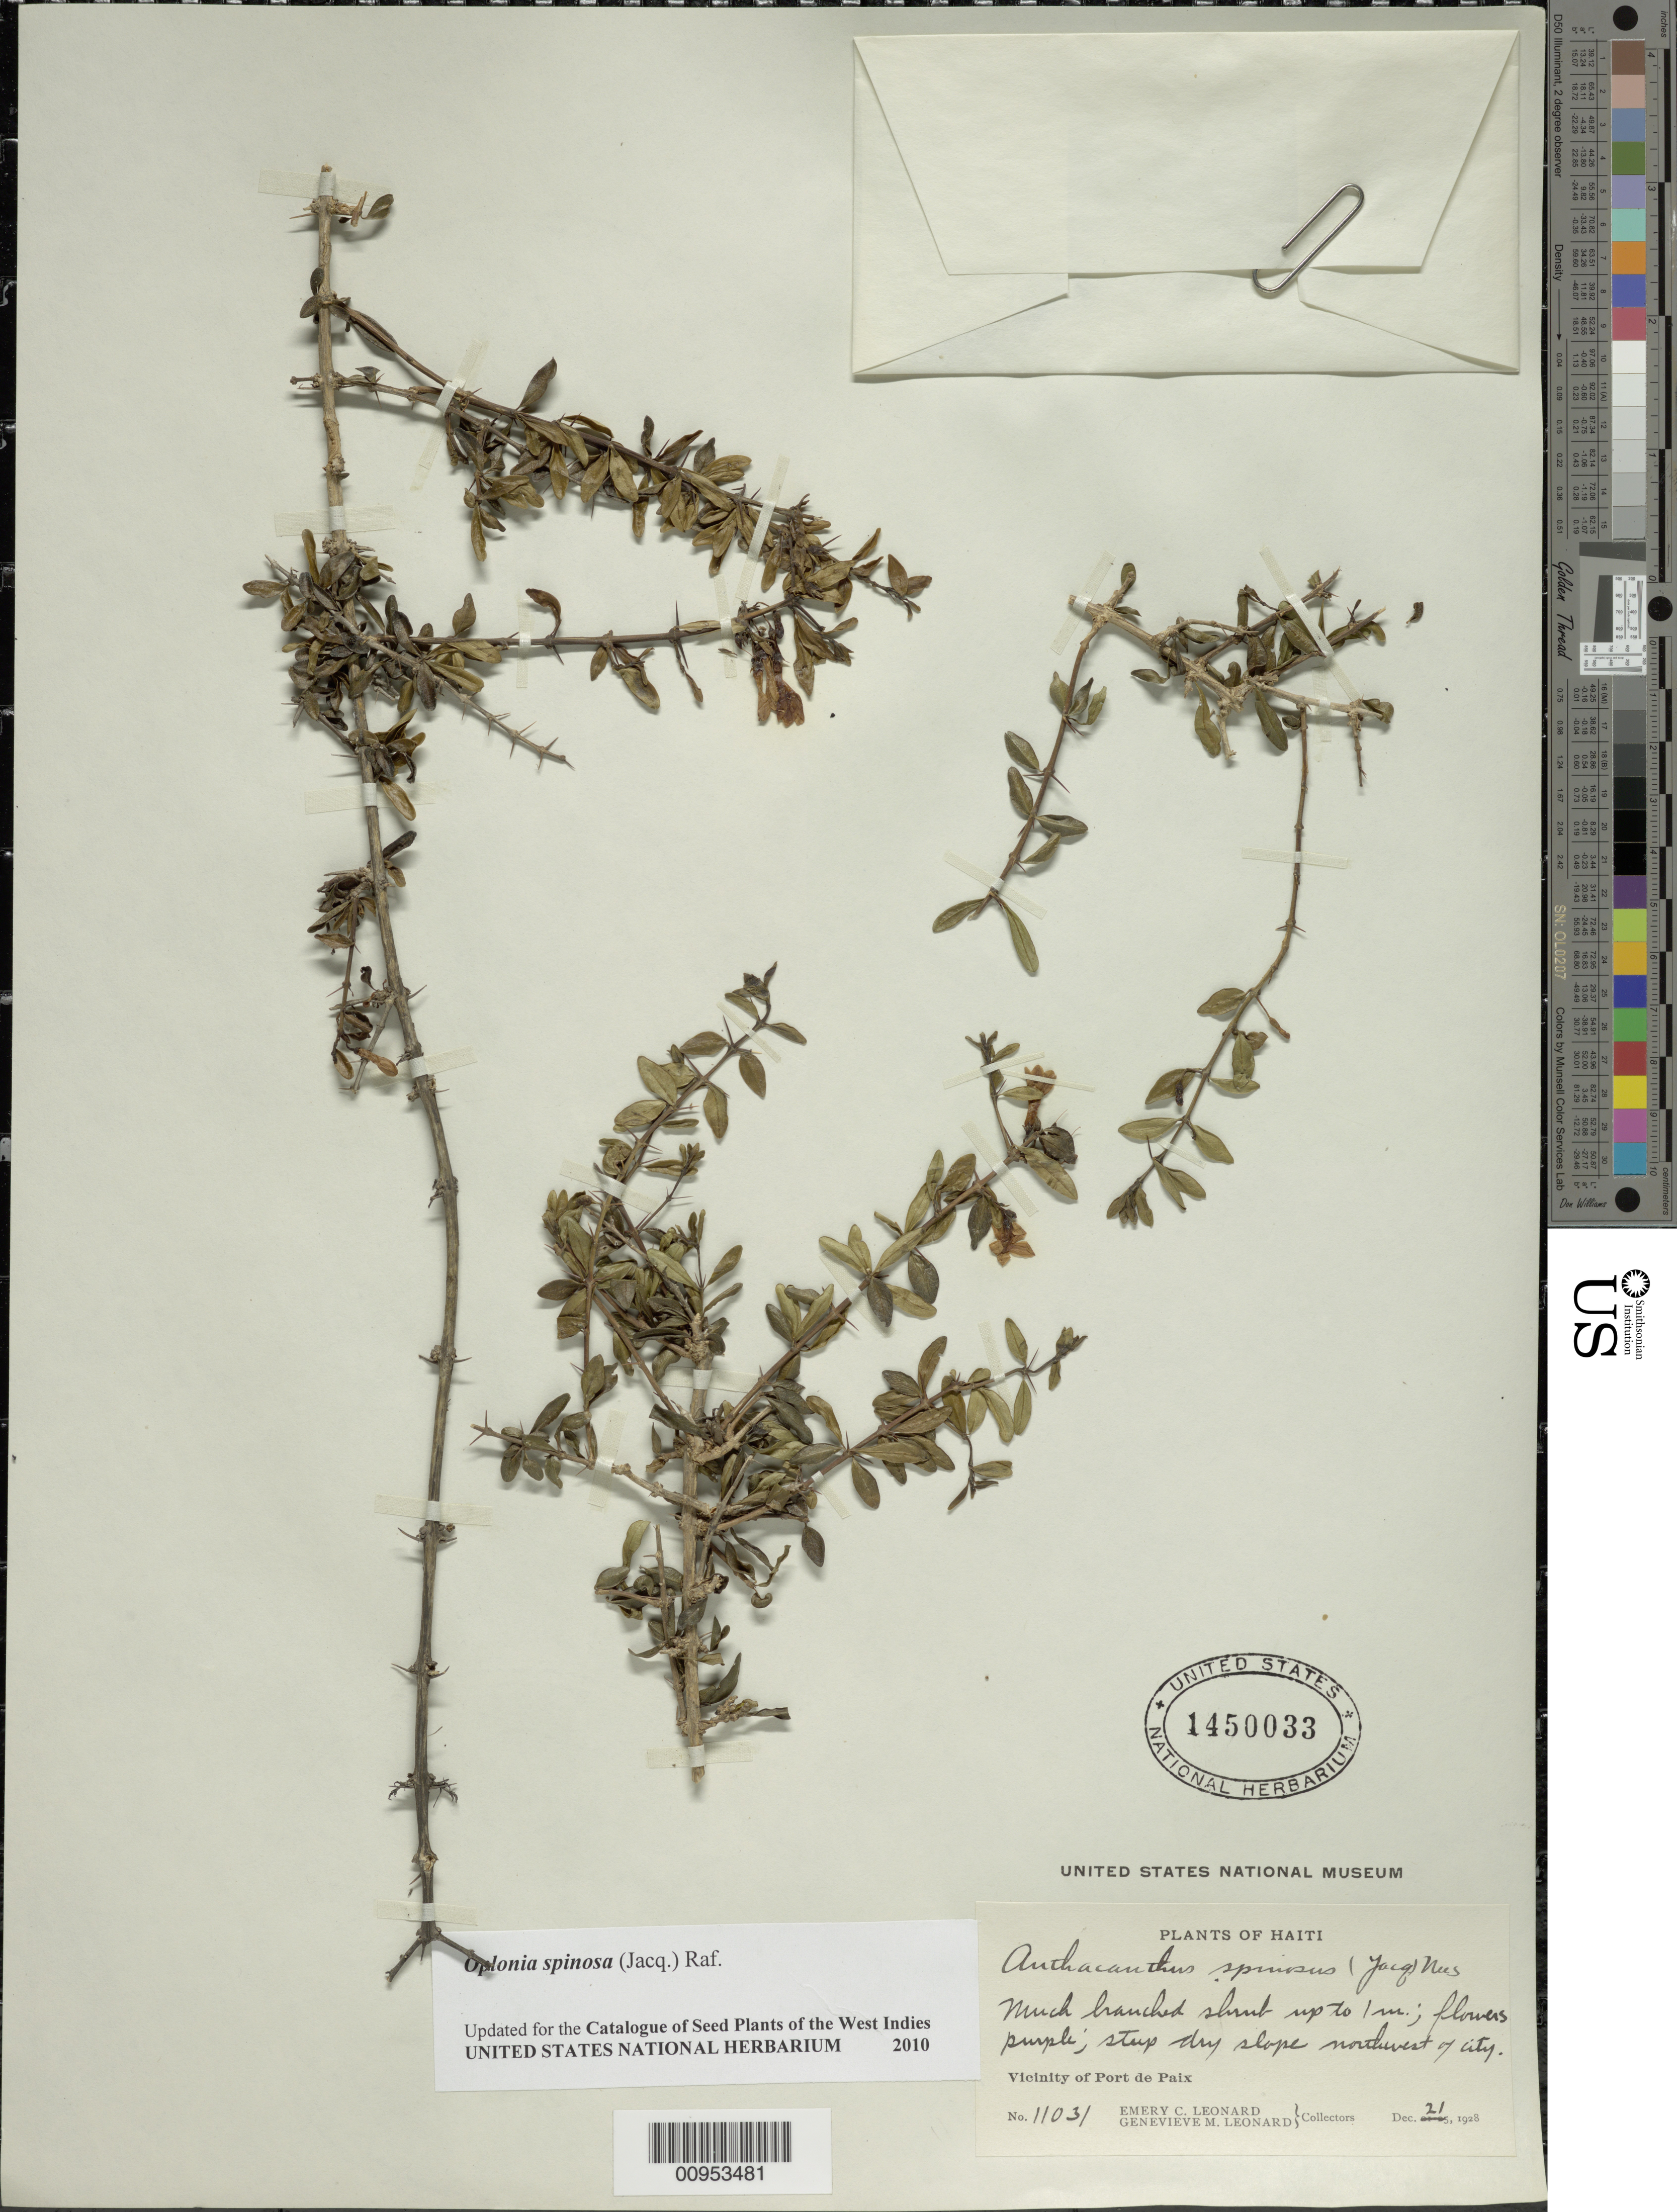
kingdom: Plantae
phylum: Tracheophyta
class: Magnoliopsida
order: Lamiales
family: Acanthaceae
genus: Oplonia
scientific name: Oplonia spinosa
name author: Raf.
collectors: E. C. Leonard & G. M. Leonard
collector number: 11031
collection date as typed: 21 Dec 1928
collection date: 1928-12-21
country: Haiti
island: Hispaniola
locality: Vicinity of Port de Paix, northwest of city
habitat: Steep dry slope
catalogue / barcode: US 1450033